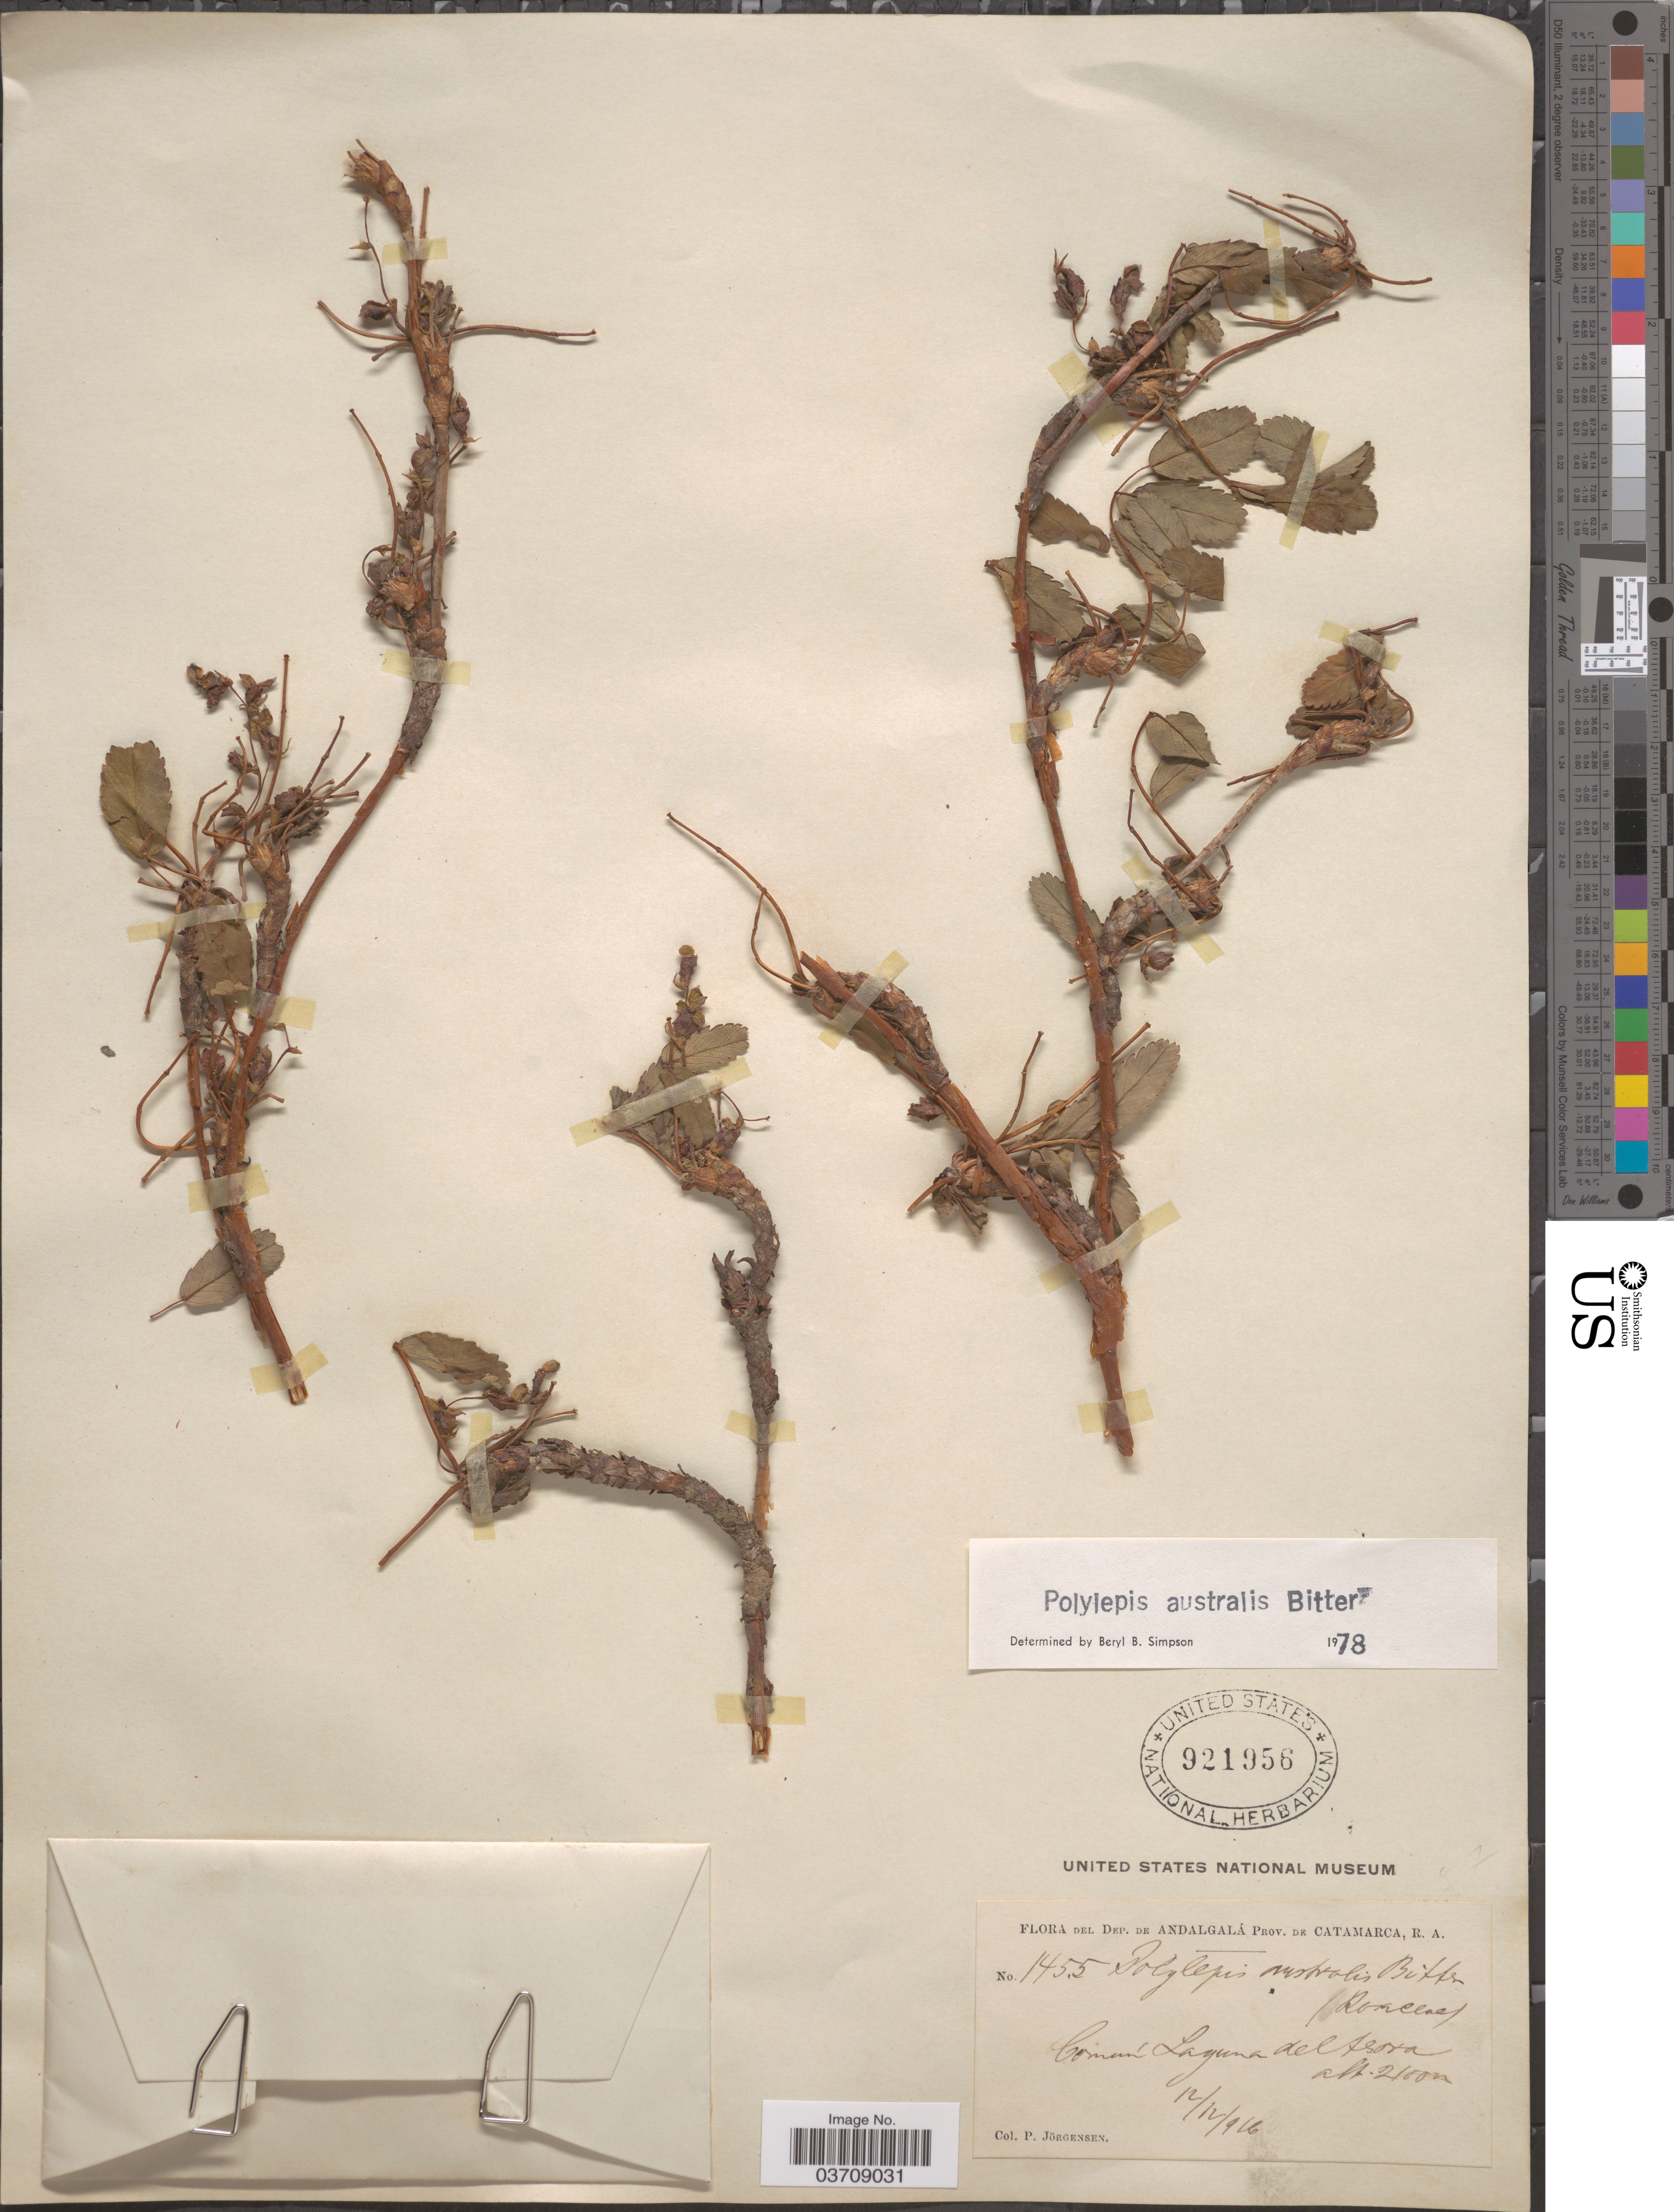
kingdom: Plantae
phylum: Tracheophyta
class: Magnoliopsida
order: Rosales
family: Rosaceae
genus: Polylepis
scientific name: Polylepis australis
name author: Bitter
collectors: P. Jörgensen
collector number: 1455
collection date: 1916-12-12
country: Argentina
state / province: Catamarca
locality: Dep. de Andalgalá. Común Laguna del tesoro.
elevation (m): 2100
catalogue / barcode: US 921956